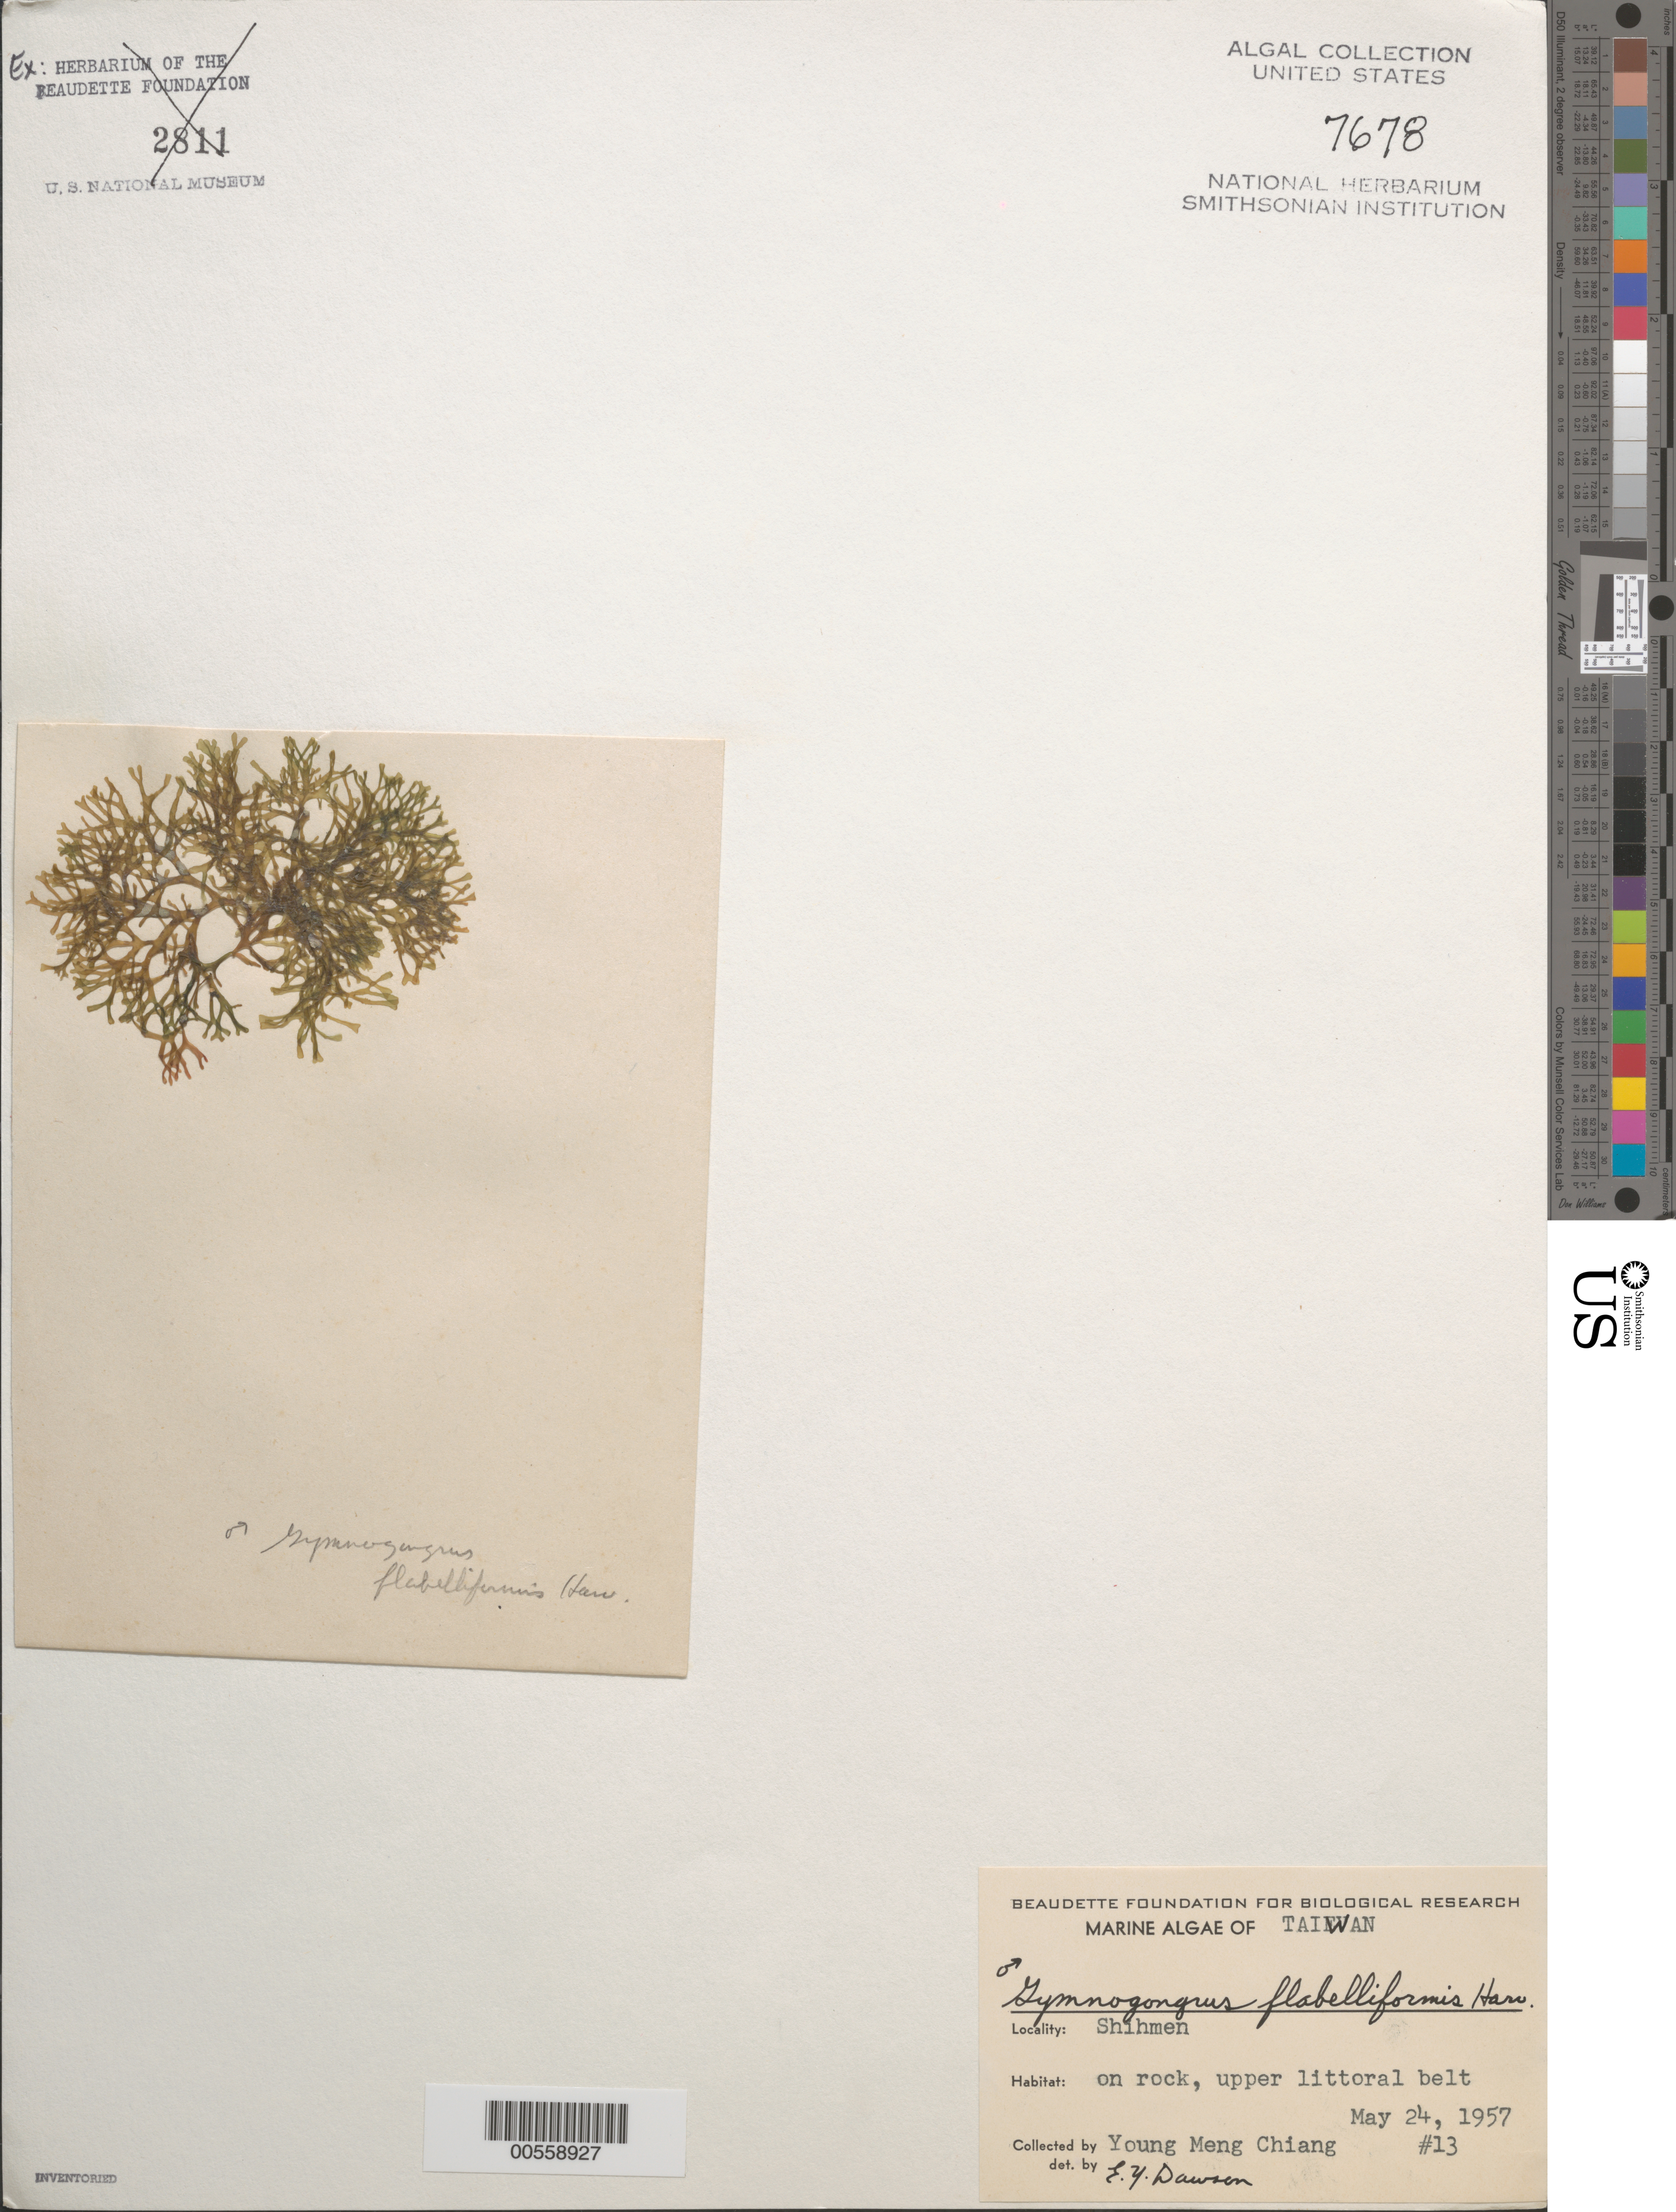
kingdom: Plantae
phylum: Rhodophyta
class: Florideophyceae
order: Gigartinales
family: Phyllophoraceae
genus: Ahnfeltiopsis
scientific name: Ahnfeltiopsis flabelliformis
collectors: Y. Chiang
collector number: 13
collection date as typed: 24 May 1957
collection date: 1957-05-24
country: Taiwan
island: Taiwan [Formosa]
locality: Shihmen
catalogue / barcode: US 7678